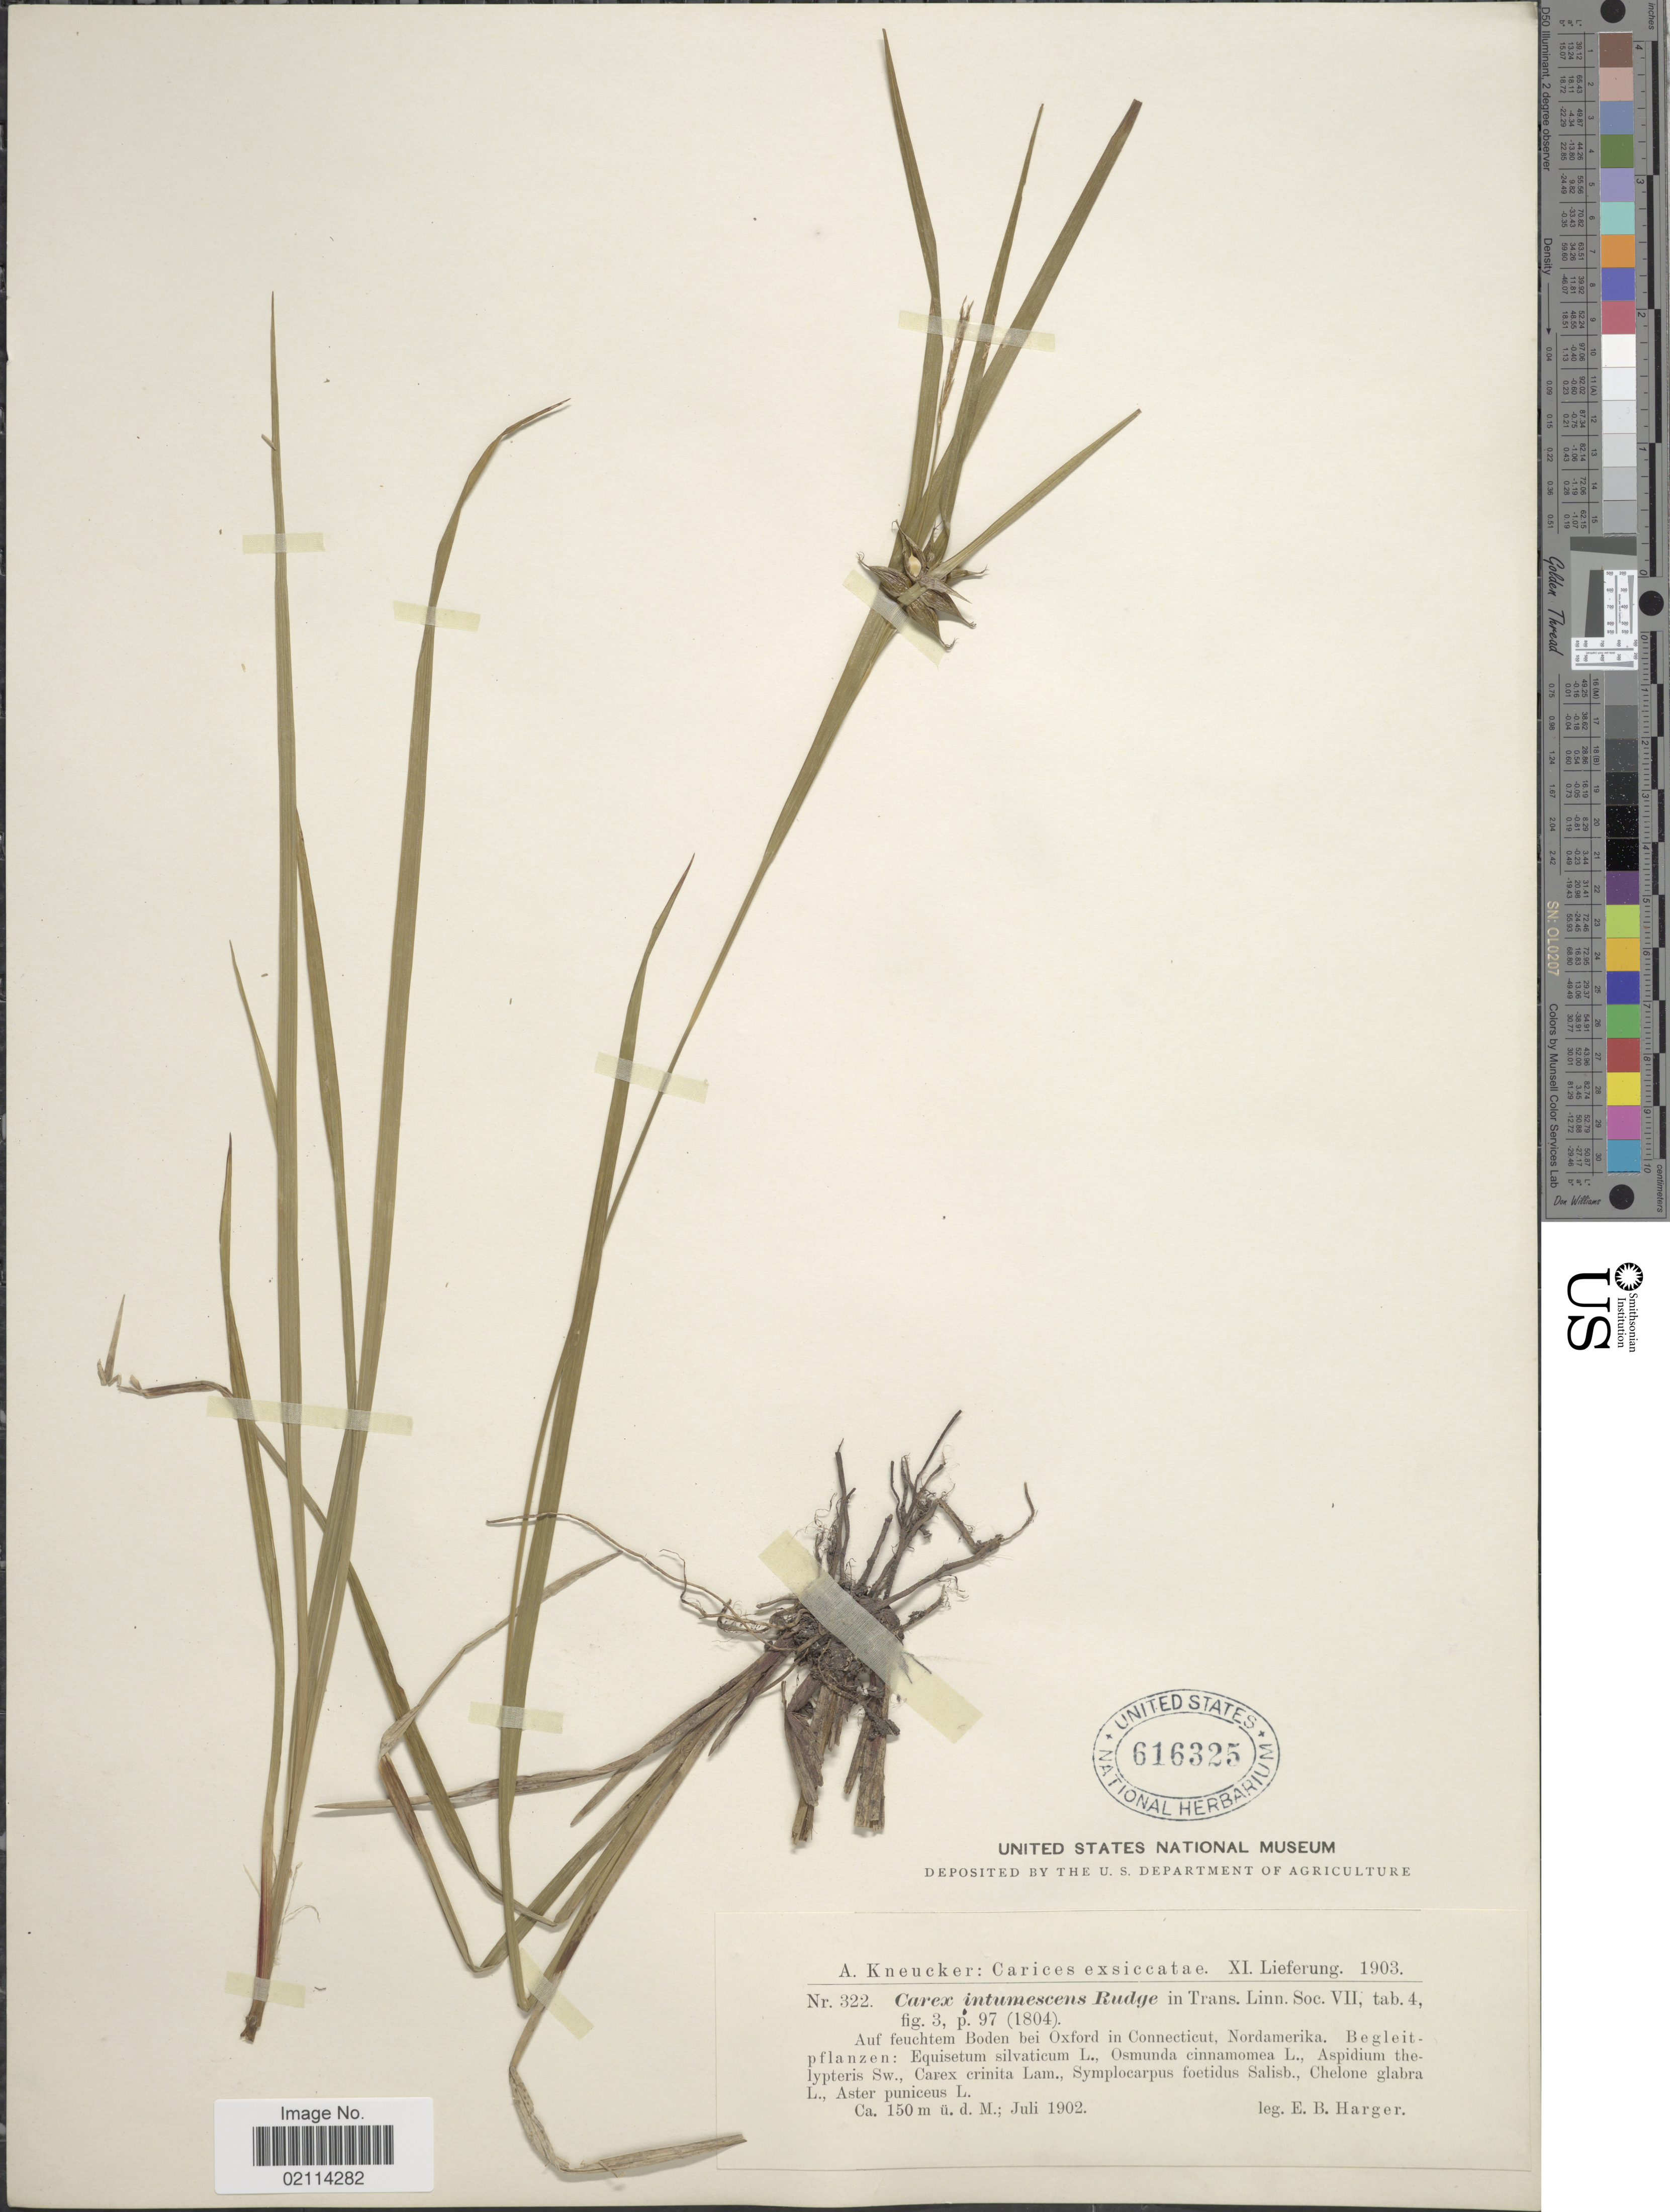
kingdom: Plantae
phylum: Tracheophyta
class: Liliopsida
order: Poales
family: Cyperaceae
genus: Carex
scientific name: Carex intumescens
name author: Rudge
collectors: E. B. Harger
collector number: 322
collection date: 1902-07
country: United States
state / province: Connecticut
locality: Carices, Auf feuchtem Boden bei Oxford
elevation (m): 150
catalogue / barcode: US 616325